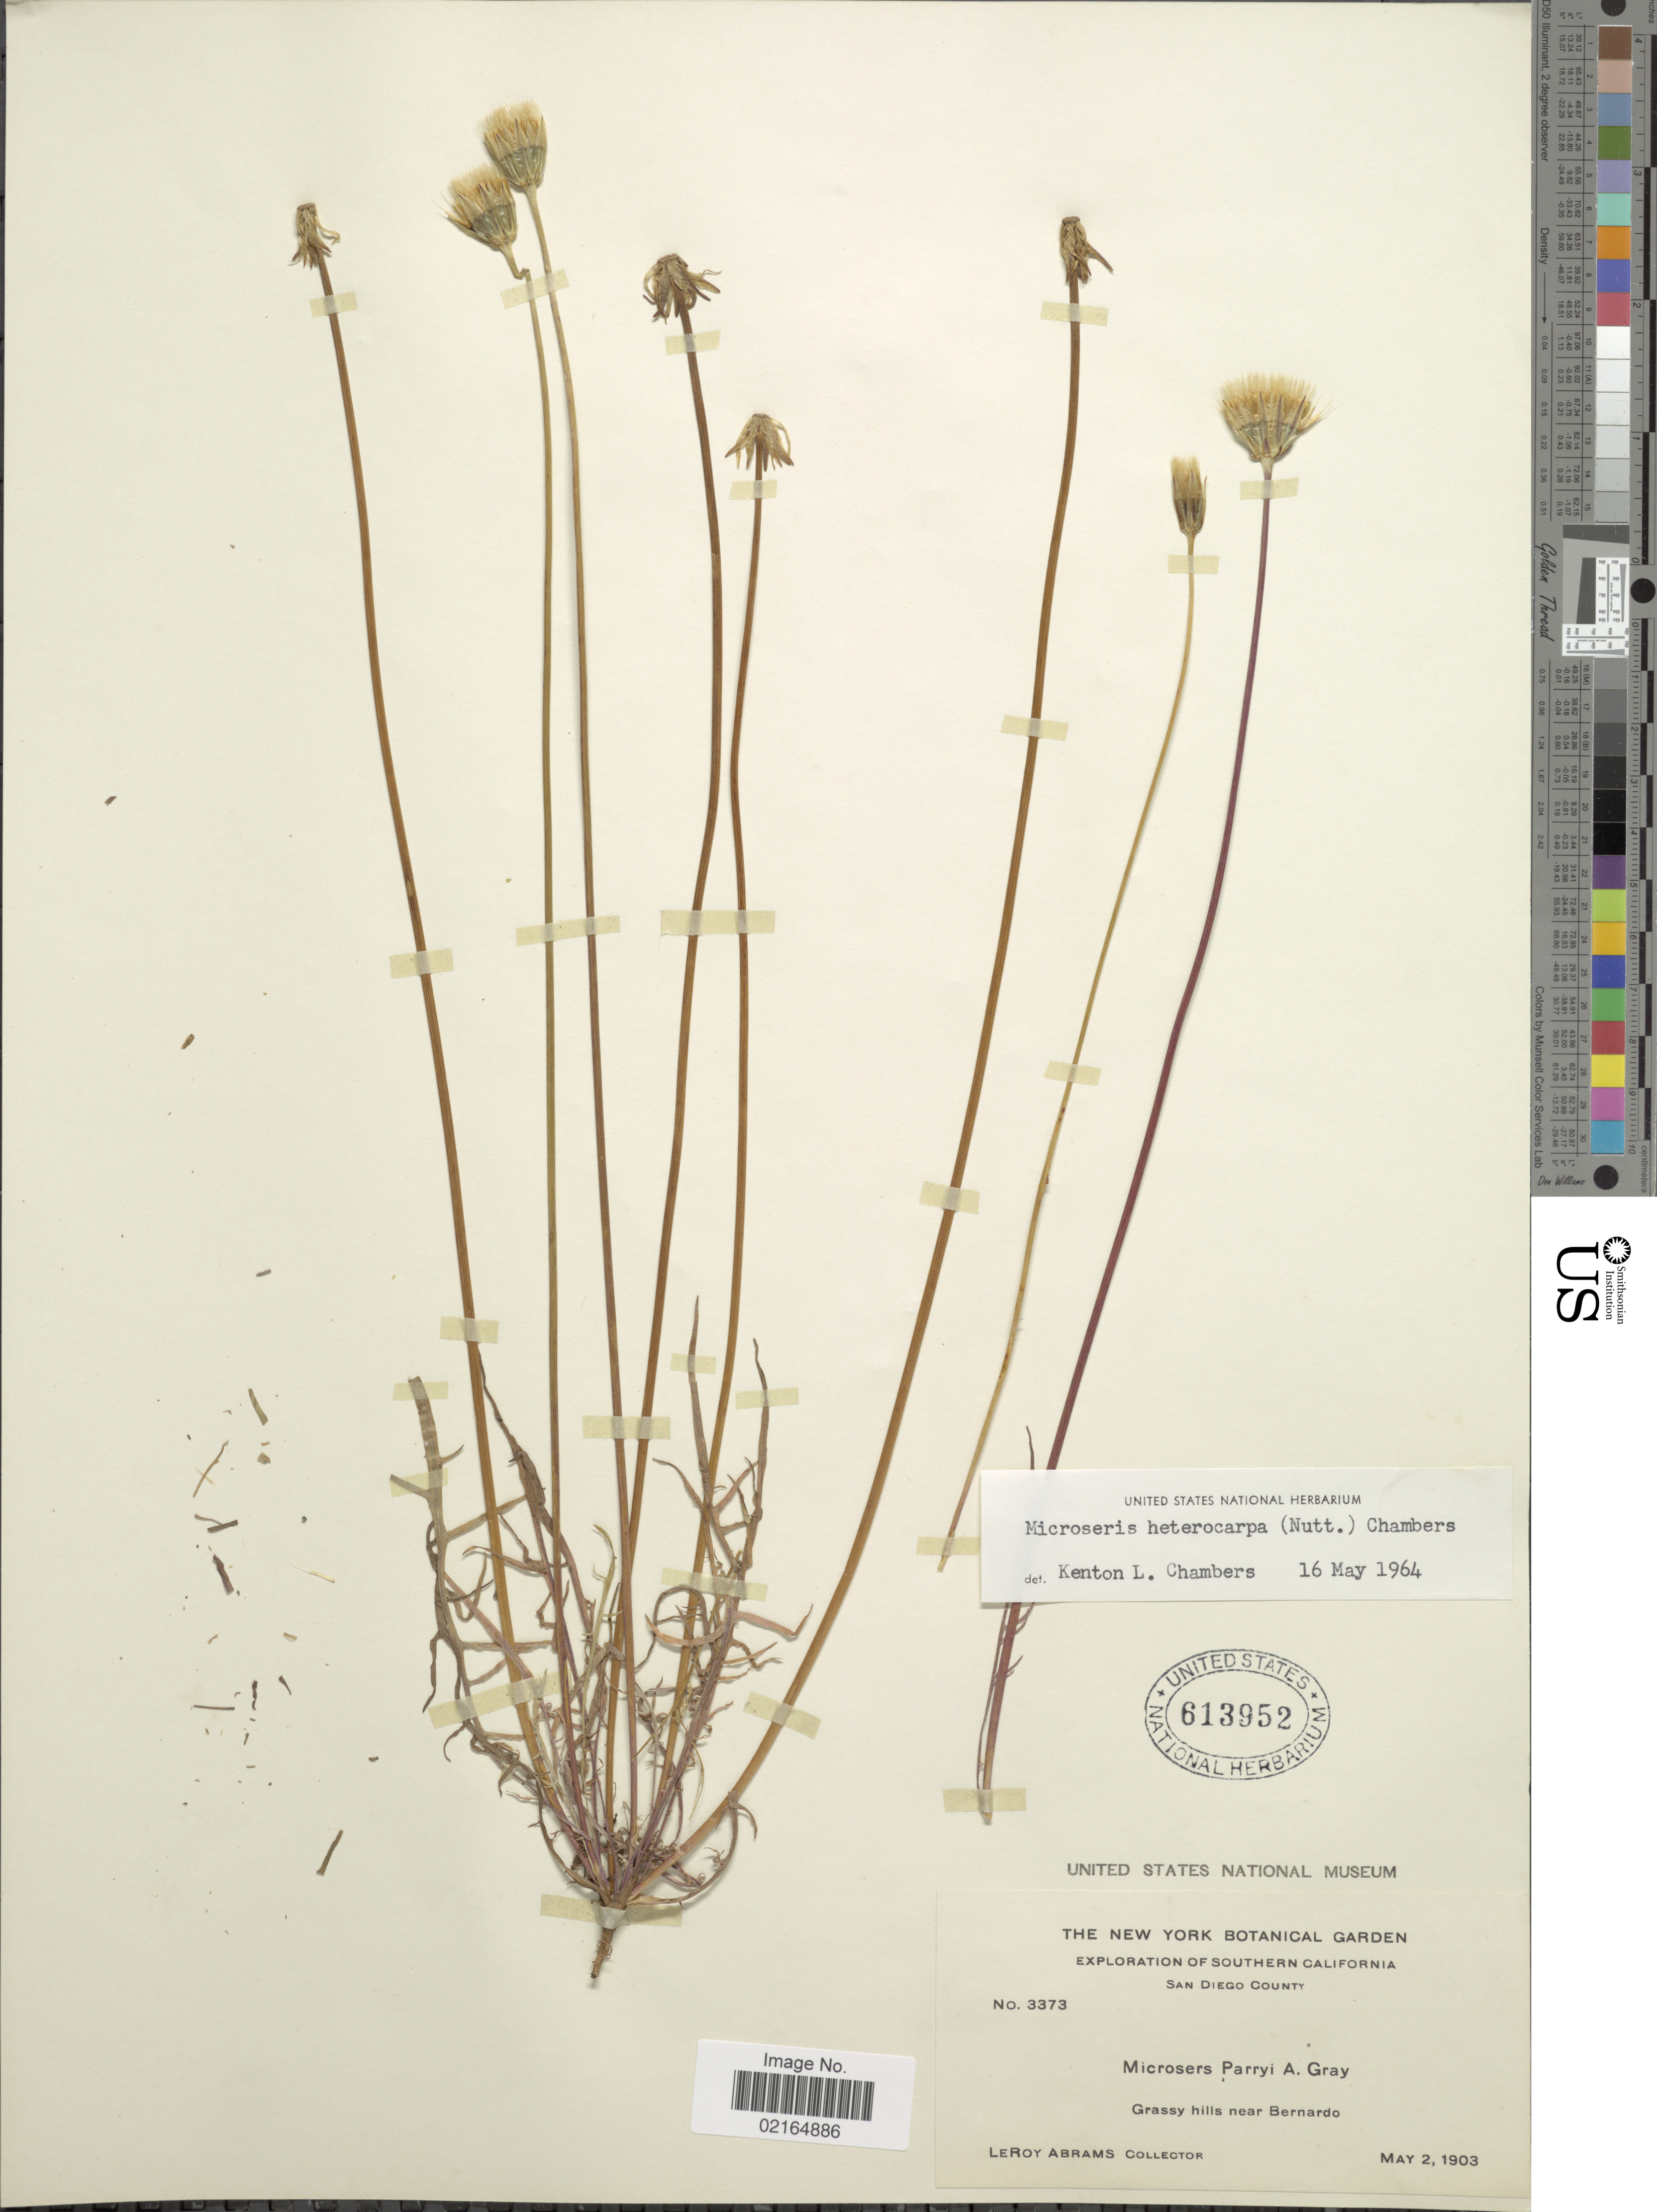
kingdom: Plantae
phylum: Tracheophyta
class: Magnoliopsida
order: Asterales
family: Asteraceae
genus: Microseris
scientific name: Microseris heterocarpa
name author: (Nutt.) K.L. Chambers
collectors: L. Abrams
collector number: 3373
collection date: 1903-05-02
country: United States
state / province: California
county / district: San Diego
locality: Southern California, San Diego County, grassy hills near Bernardo.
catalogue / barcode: US 613952